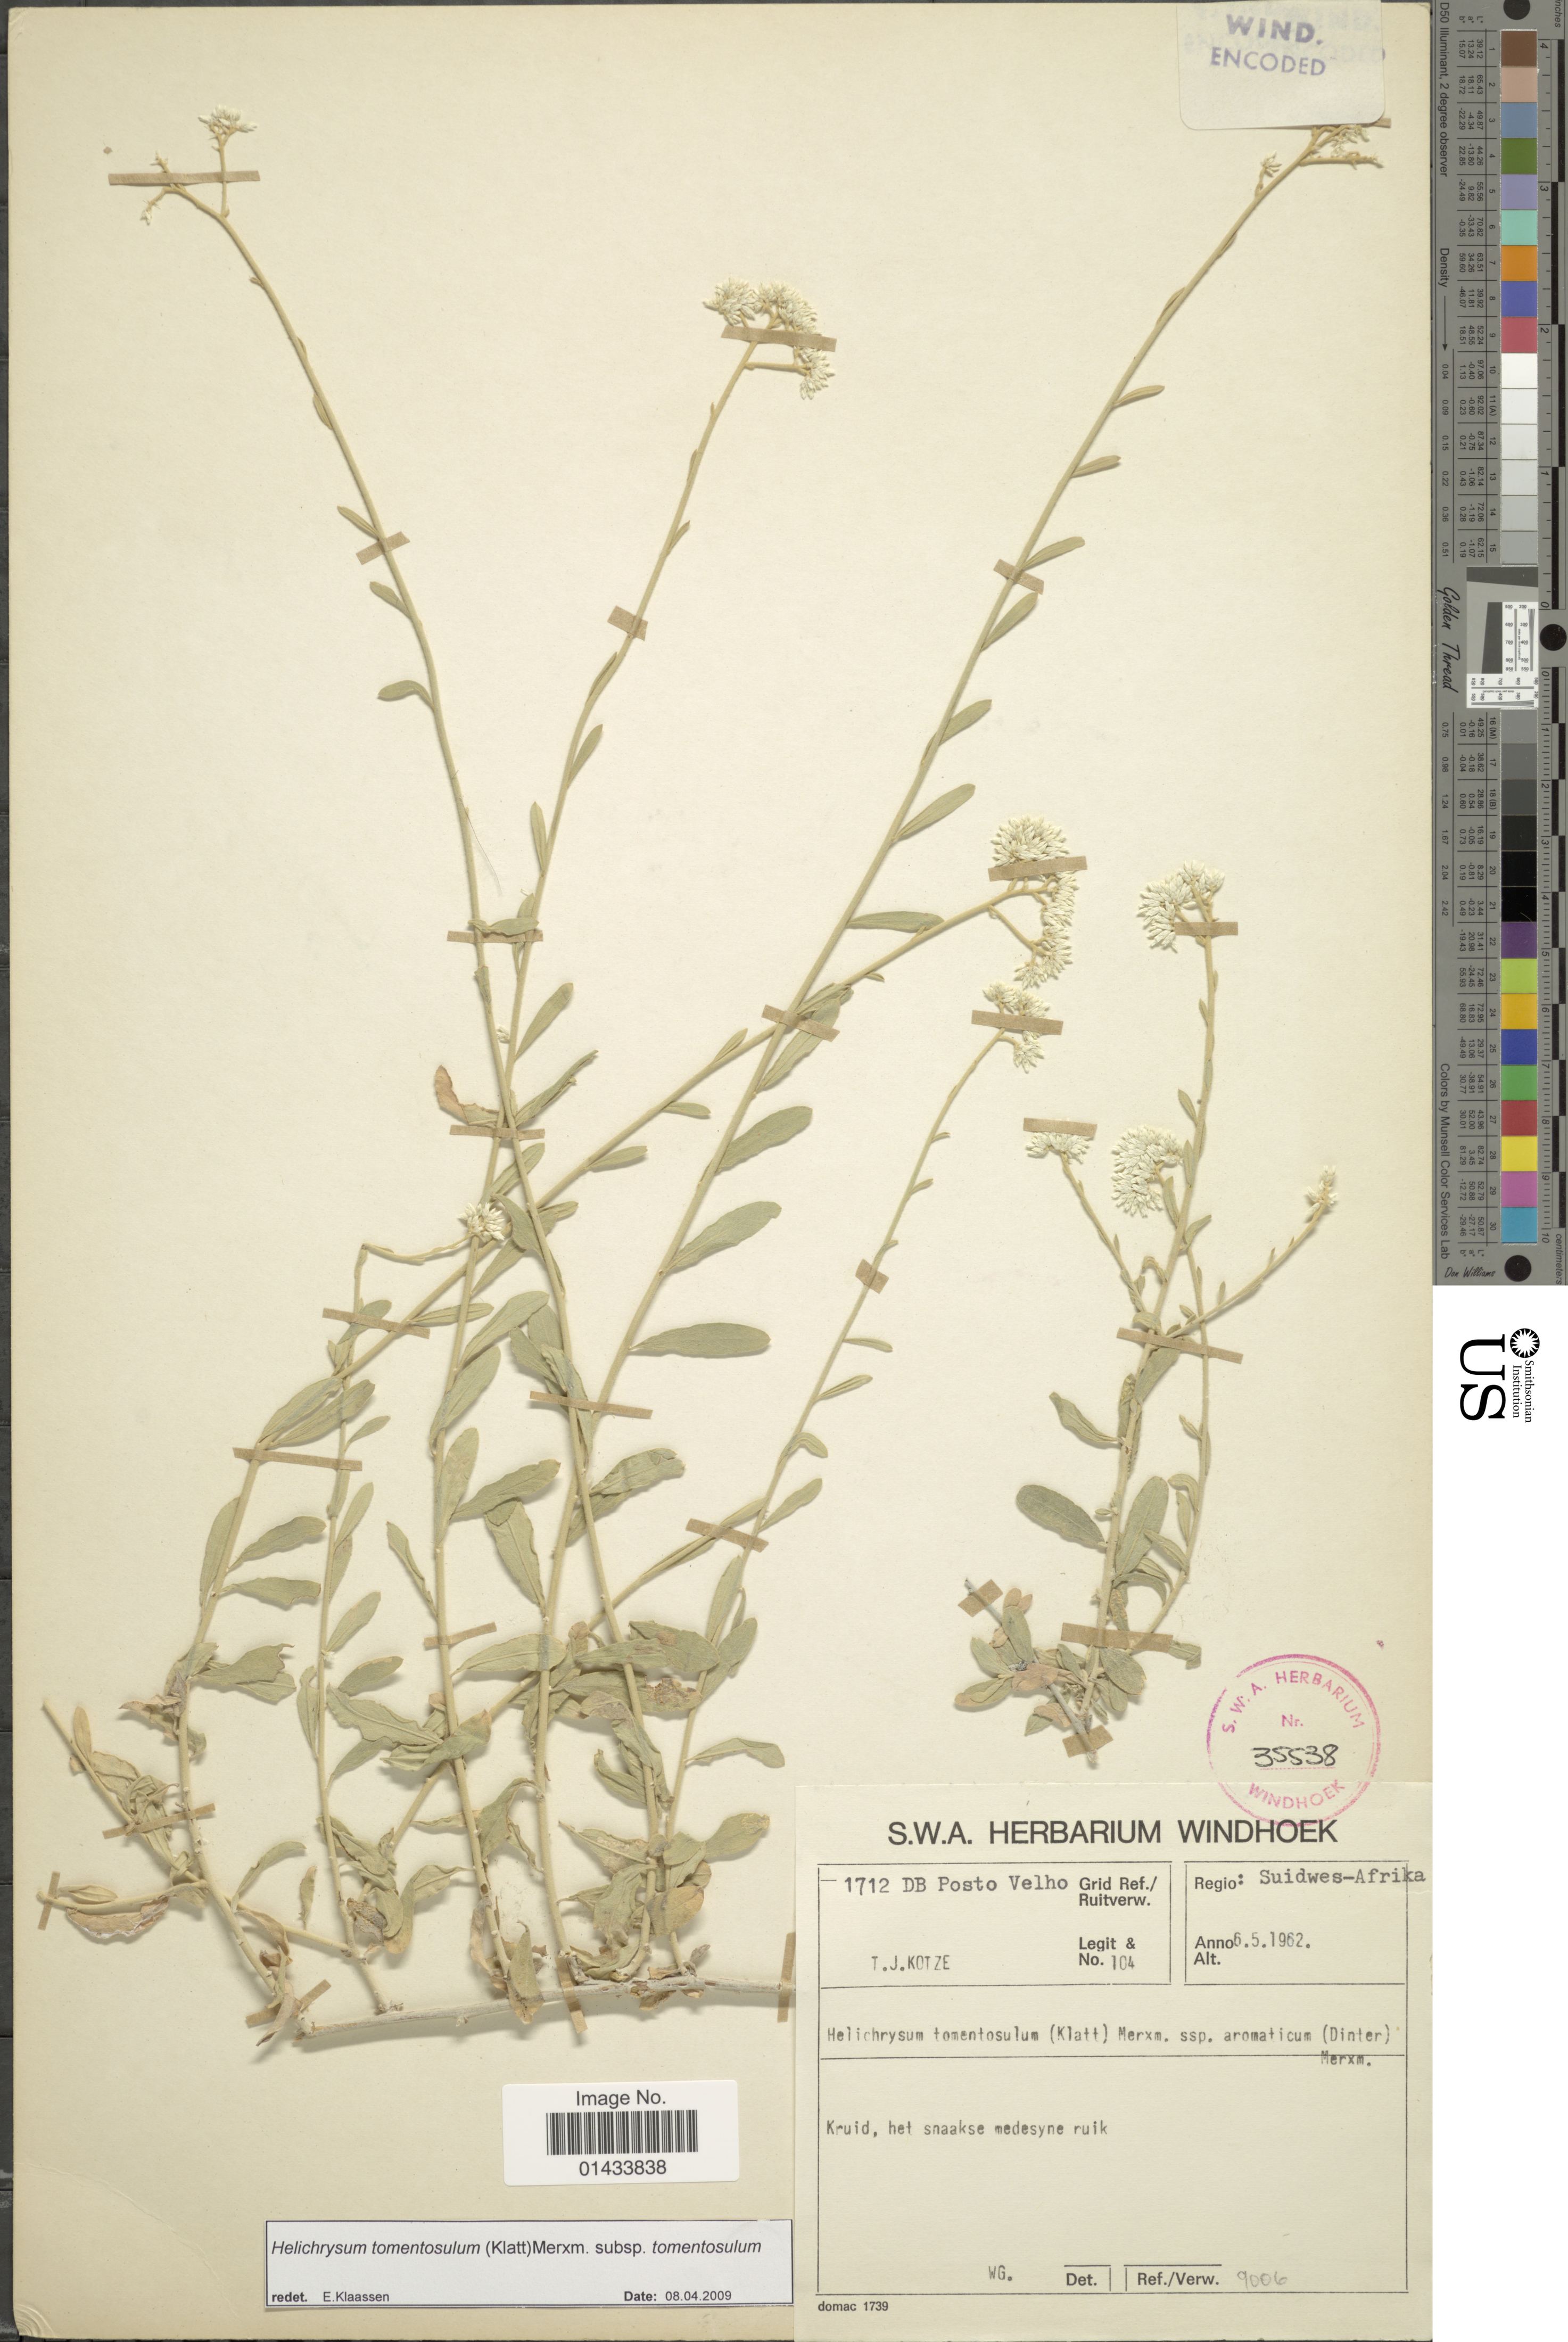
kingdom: Plantae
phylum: Tracheophyta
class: Magnoliopsida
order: Asterales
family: Asteraceae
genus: Helichrysum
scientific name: Helichrysum tomentosulum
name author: (Klatt) Merxm.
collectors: T. Kotze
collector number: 104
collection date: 1962-05-06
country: South Africa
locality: Regio Suidwes-Afrika, Grid Ref./Ruitverw. 1712 DB Posto Velho, Kruid, het snaakse medesyne ruik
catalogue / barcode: US 35538